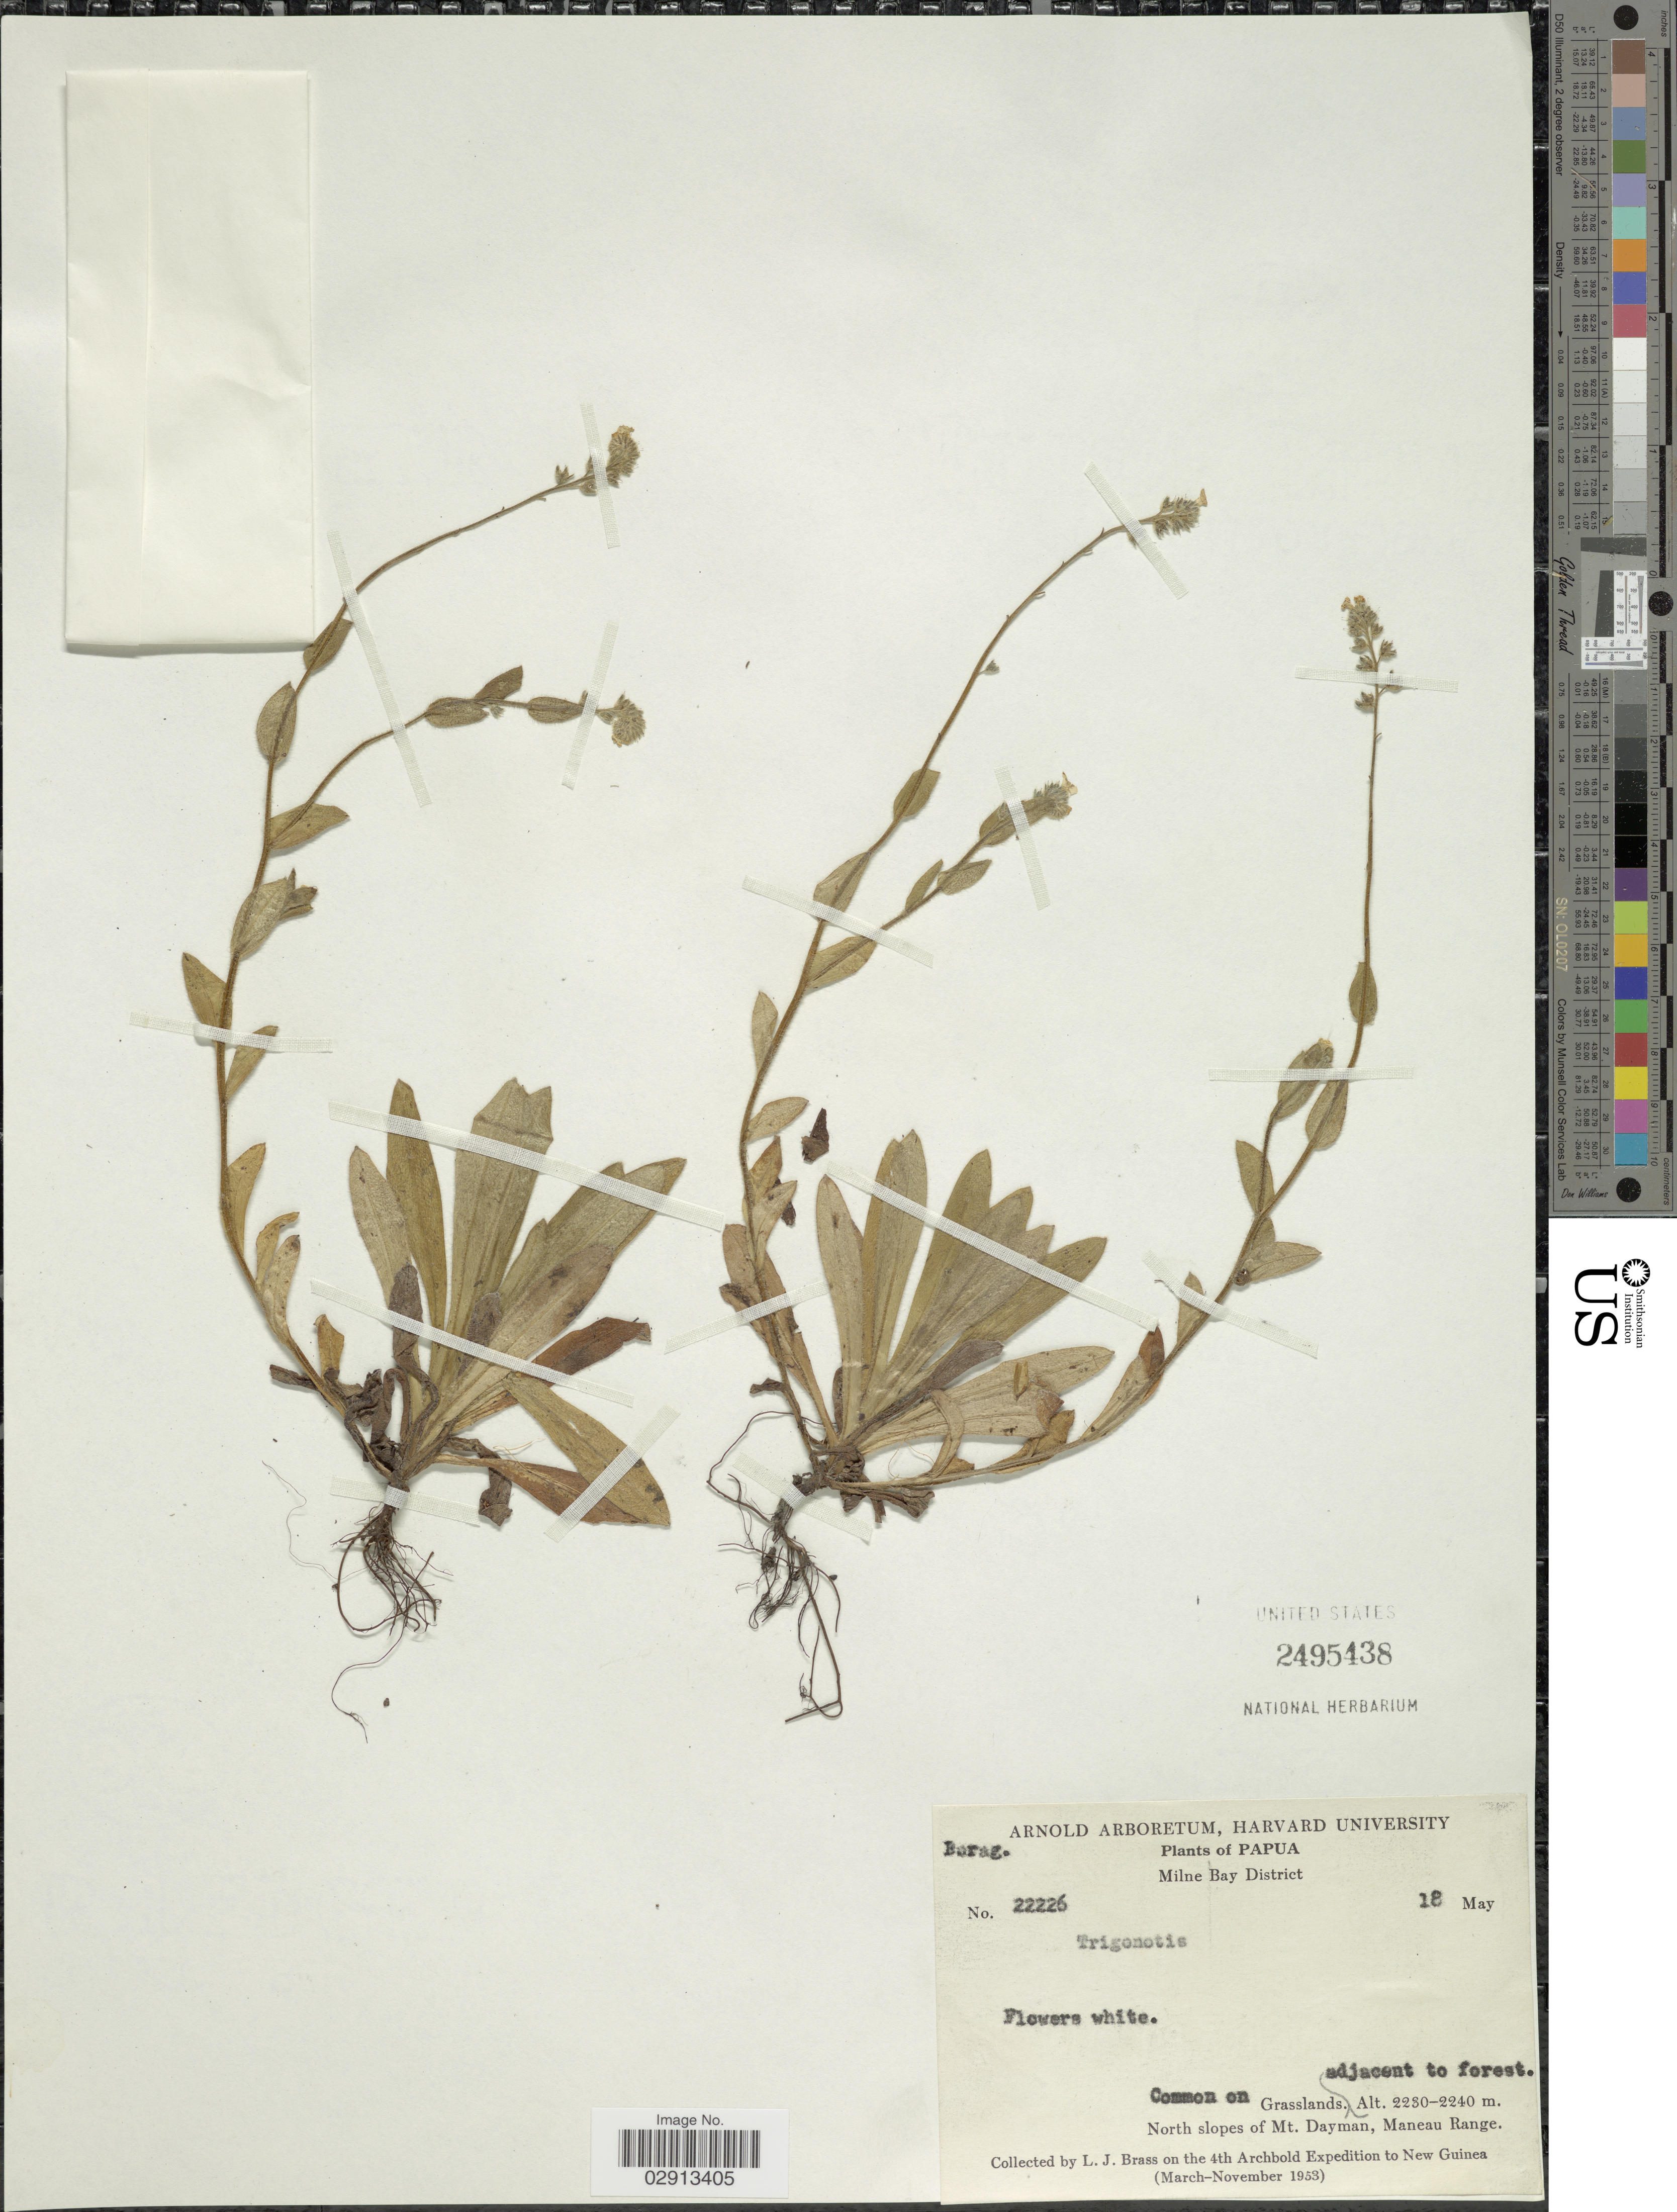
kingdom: Plantae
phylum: Tracheophyta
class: Magnoliopsida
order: Boraginales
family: Boraginaceae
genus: Trigonotis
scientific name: Trigonotis sp.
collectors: L. J. Brass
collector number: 22226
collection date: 1953-05-18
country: Papua New Guinea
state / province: Milne Bay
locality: Papua. Milne Bay District. North slopes of Mt. Dayman, Maneau Range. New Guinea.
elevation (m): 2230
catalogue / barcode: US 2495438